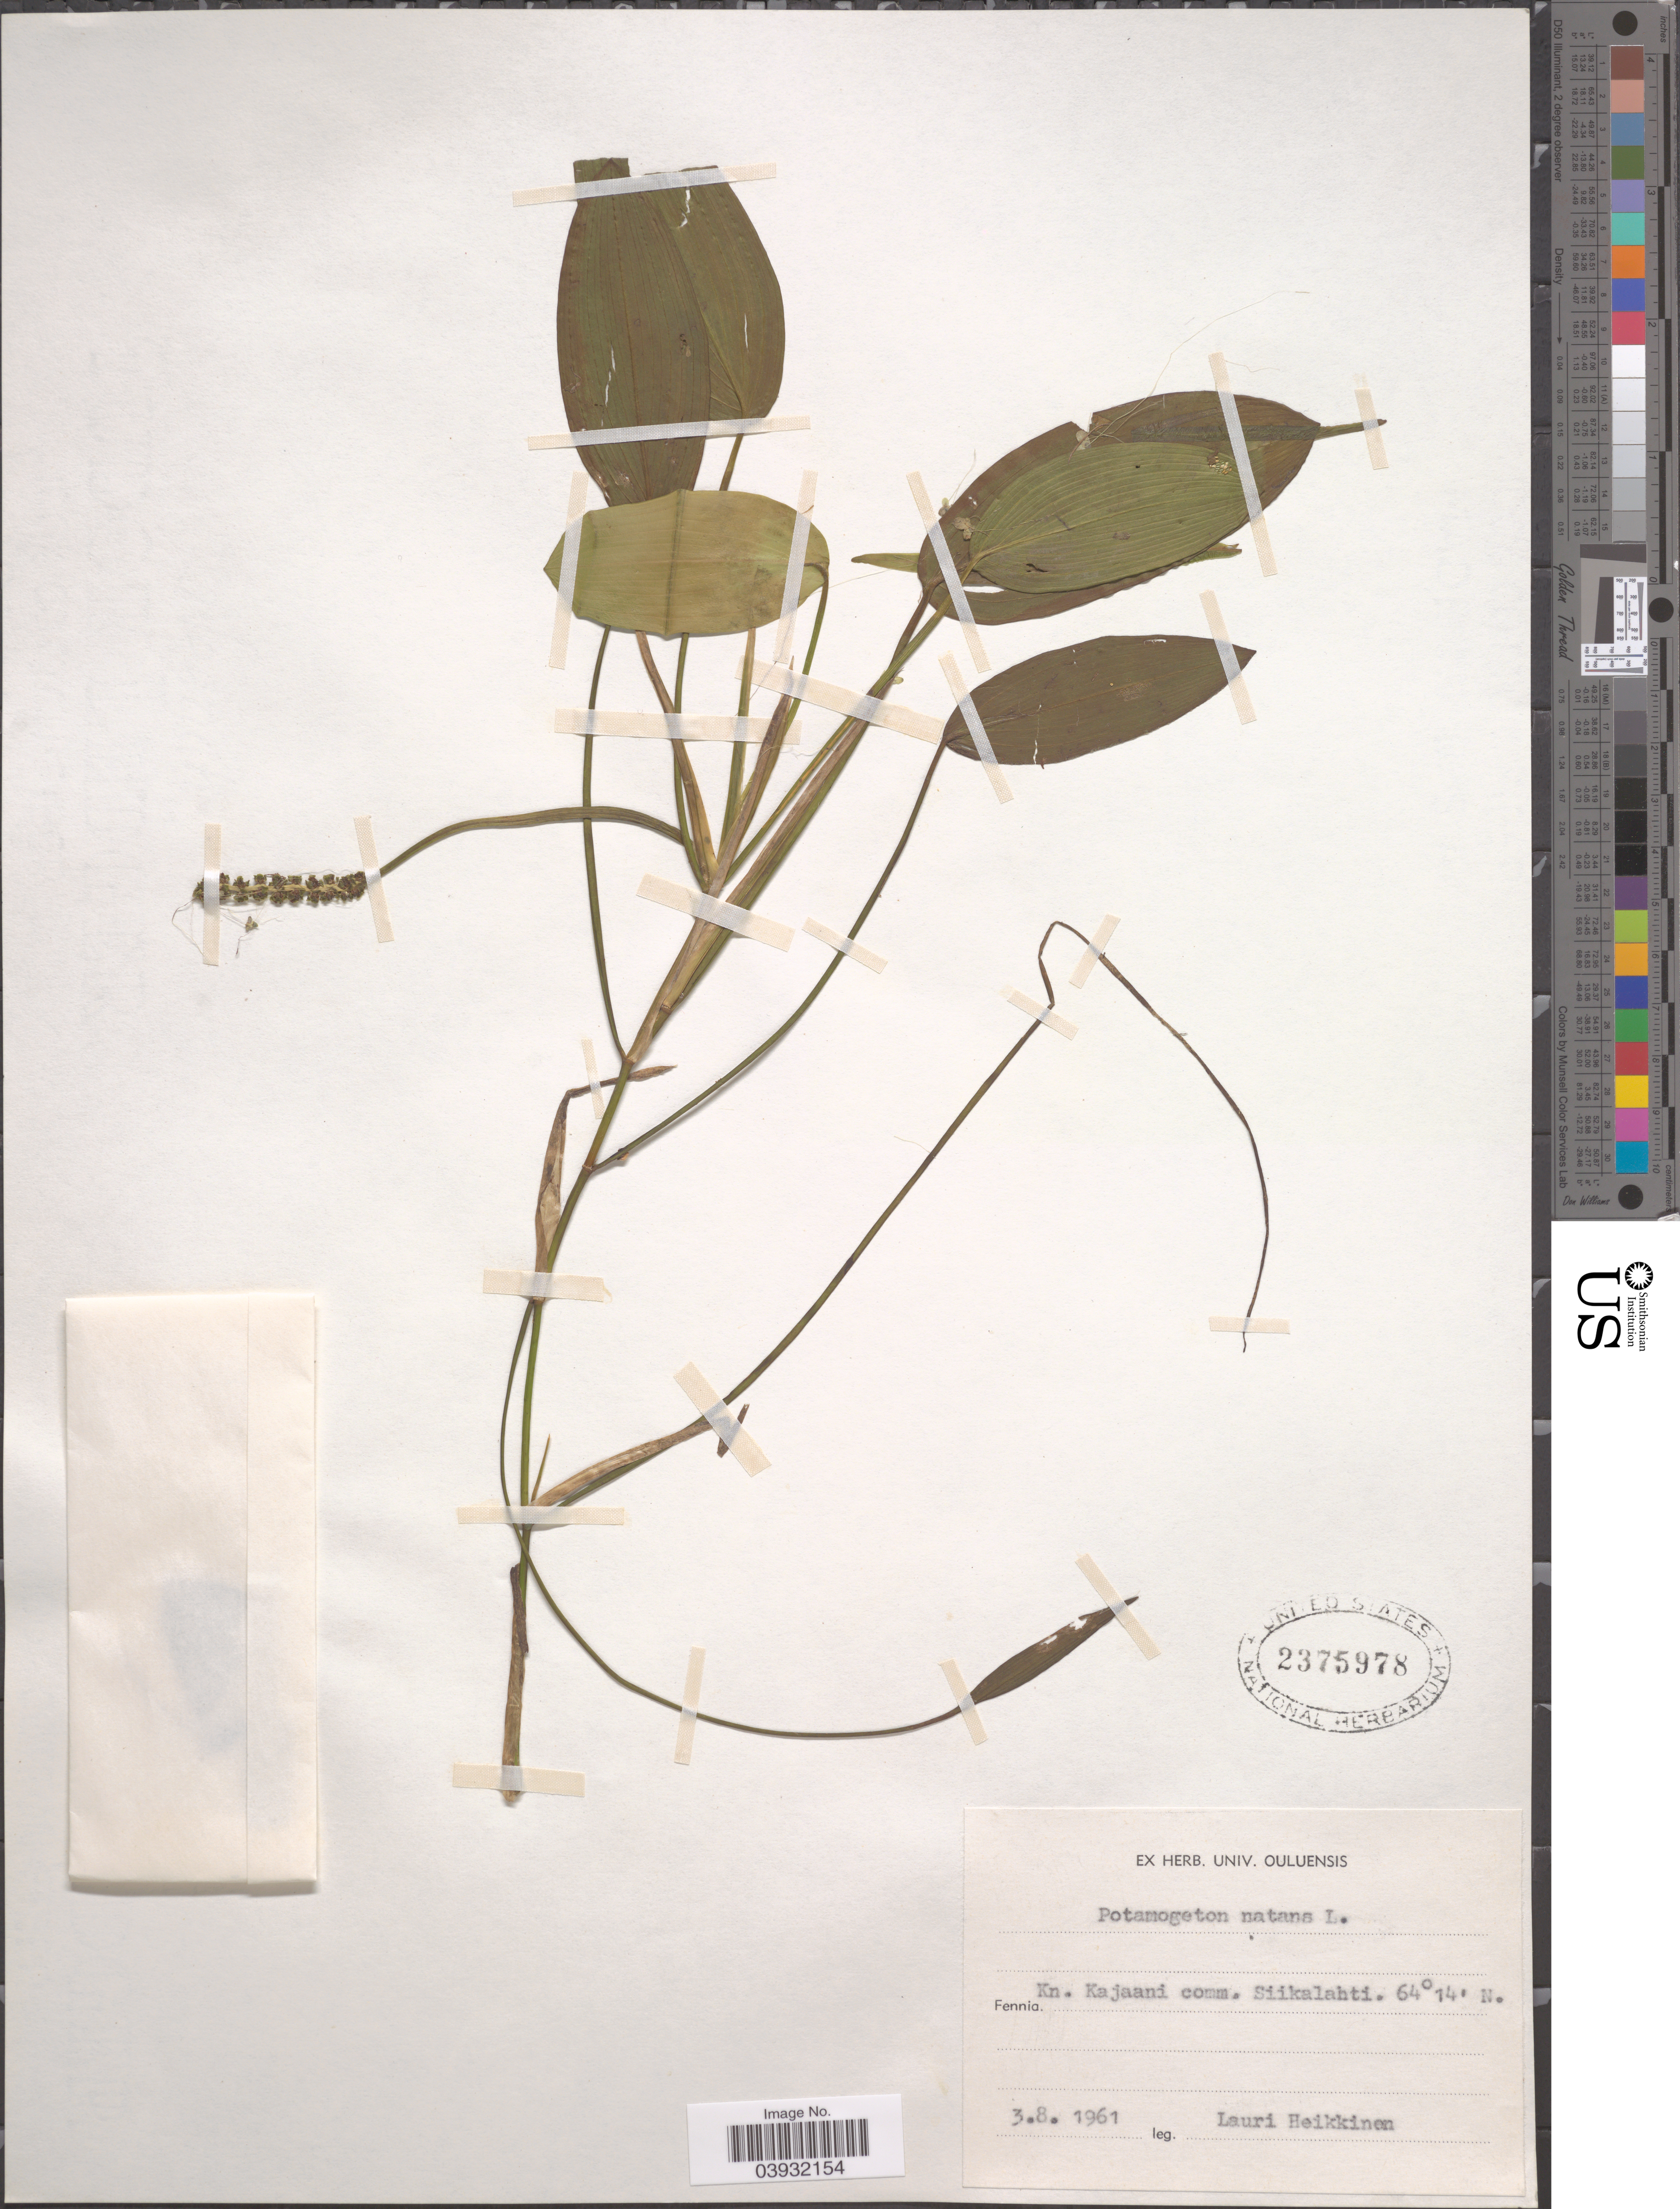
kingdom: Plantae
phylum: Tracheophyta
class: Liliopsida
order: Alismatales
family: Potamogetonaceae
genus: Potamogeton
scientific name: Potamogeton natans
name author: L.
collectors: L. Heikkinen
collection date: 1961-08-03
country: Finland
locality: Fennia. Kn. Kajaani comm. Siikalahti.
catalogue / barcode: US 2375978